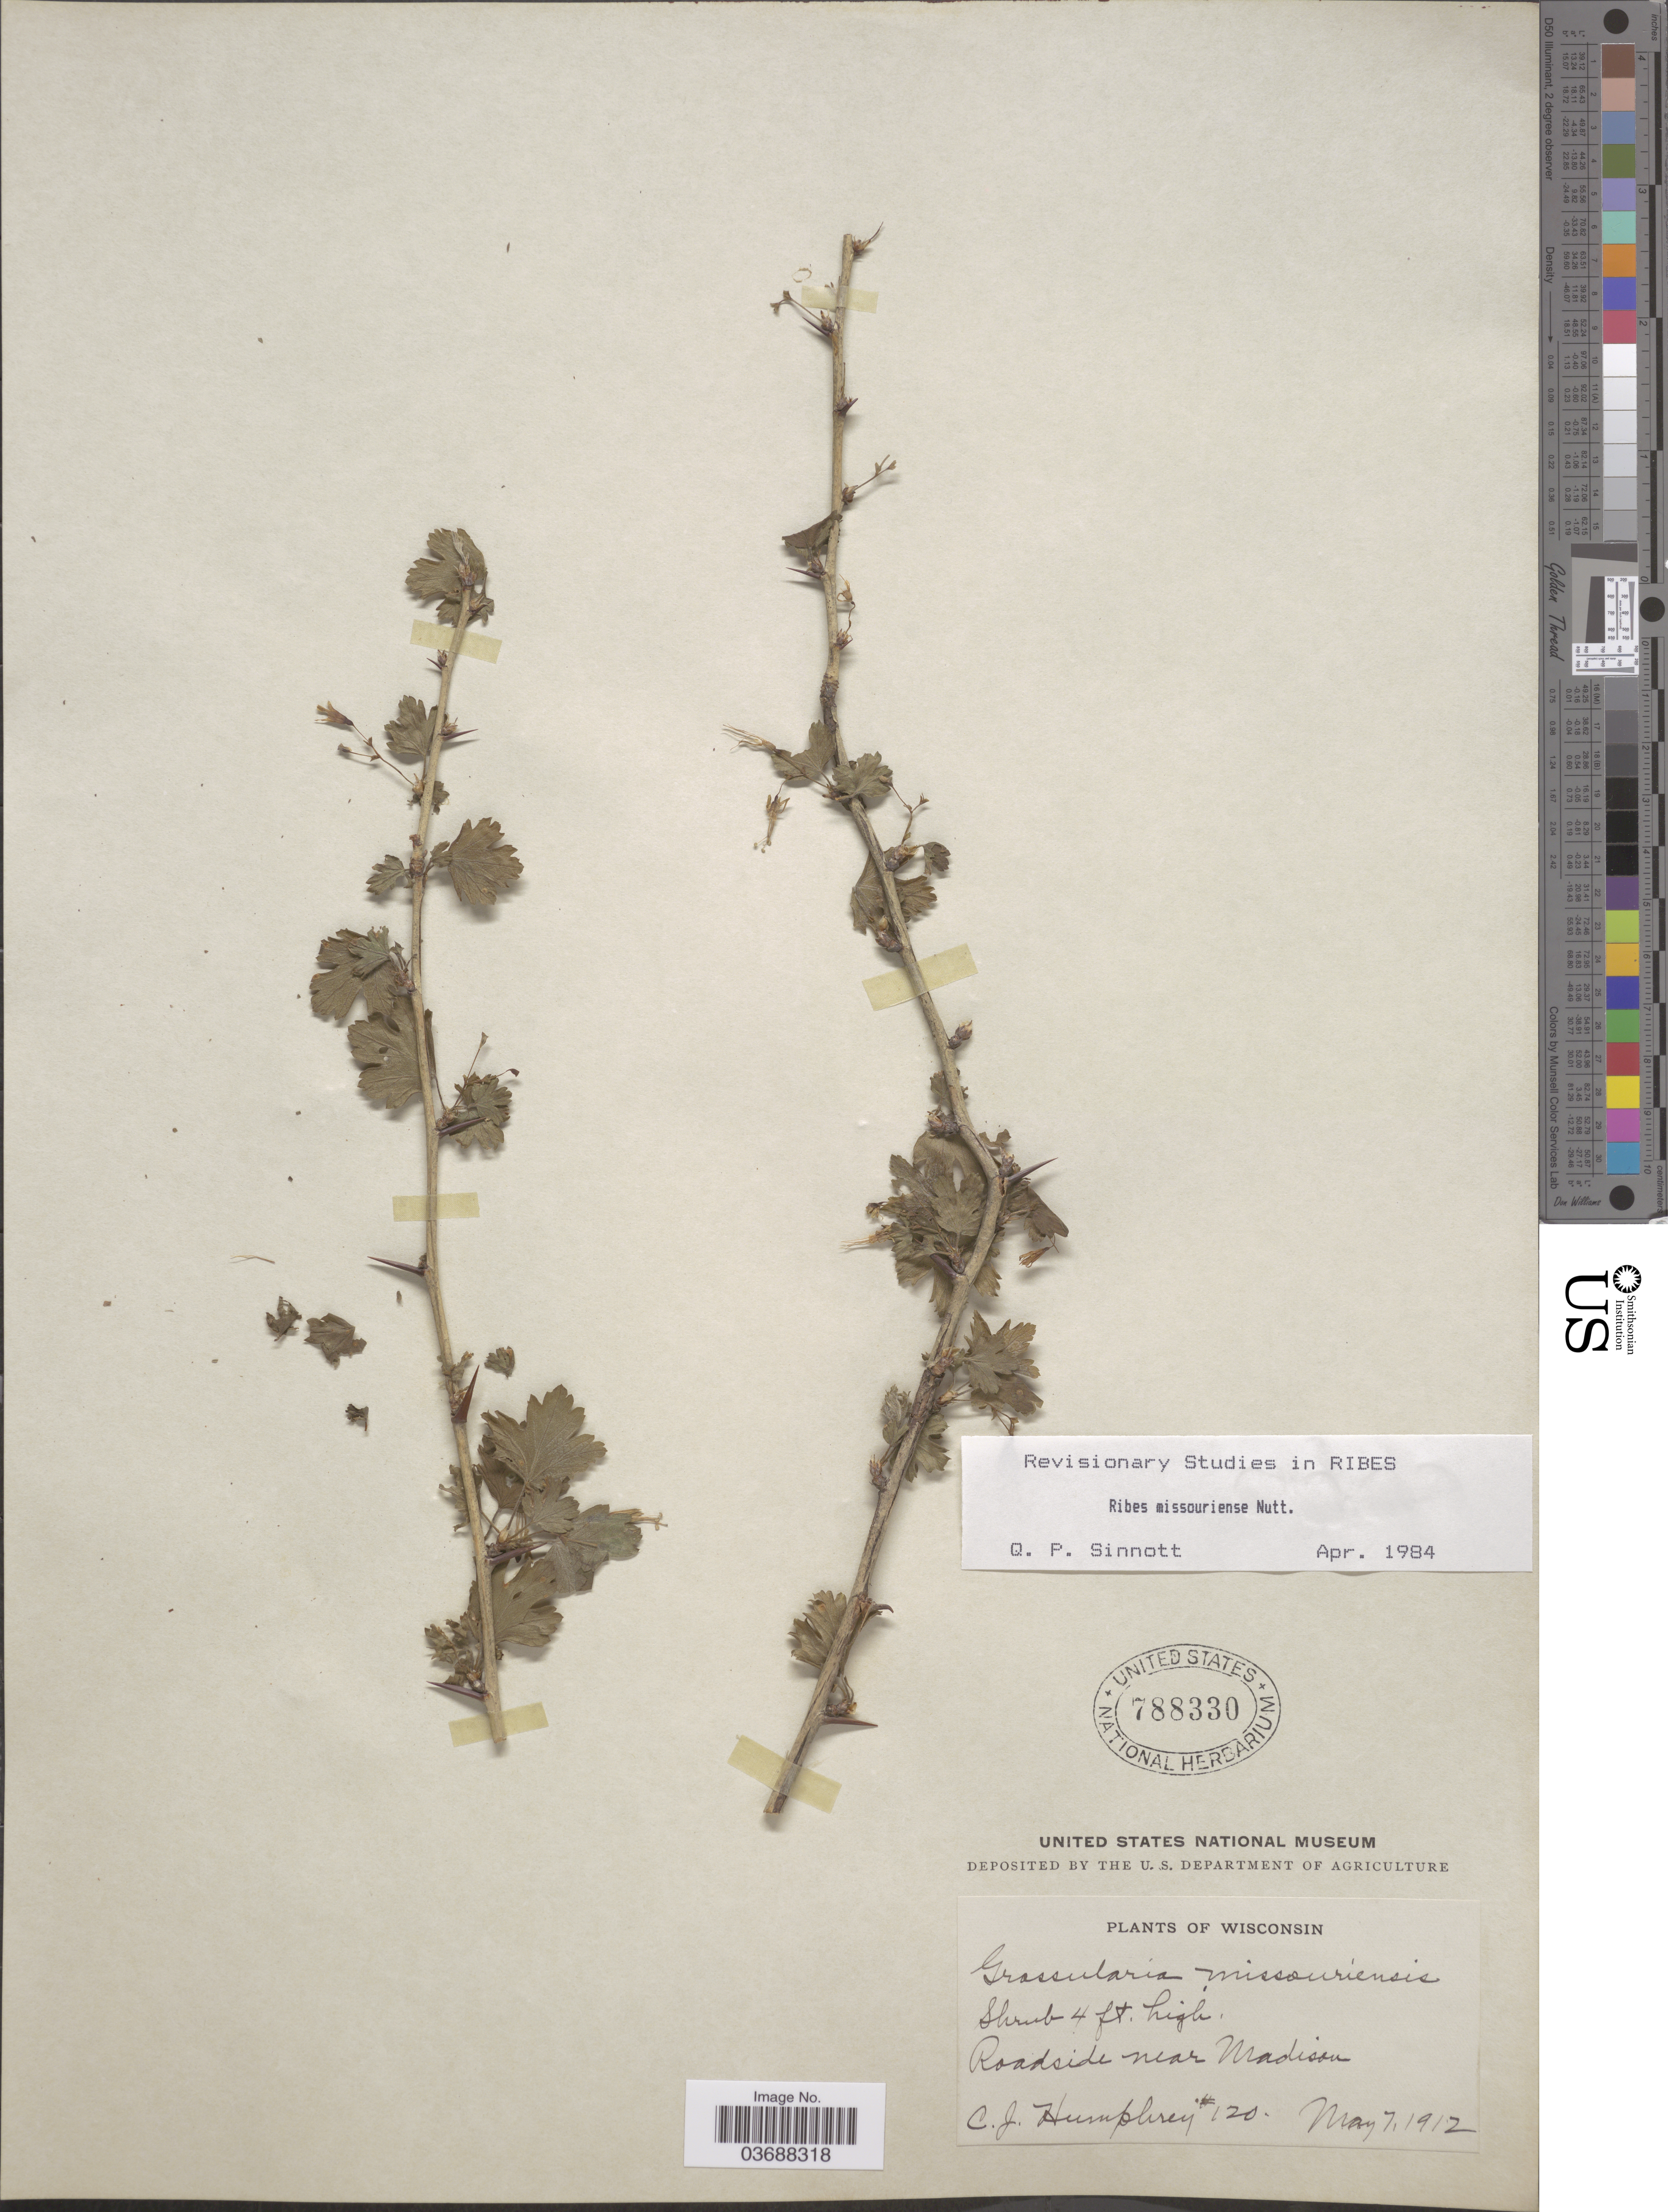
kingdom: Plantae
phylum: Tracheophyta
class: Magnoliopsida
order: Saxifragales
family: Grossulariaceae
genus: Ribes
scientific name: Ribes missouriense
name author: Nutt.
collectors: C. Humphrey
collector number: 120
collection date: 1912-05-07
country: United States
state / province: Wisconsin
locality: Roadside near Madison.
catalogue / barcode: US 788330